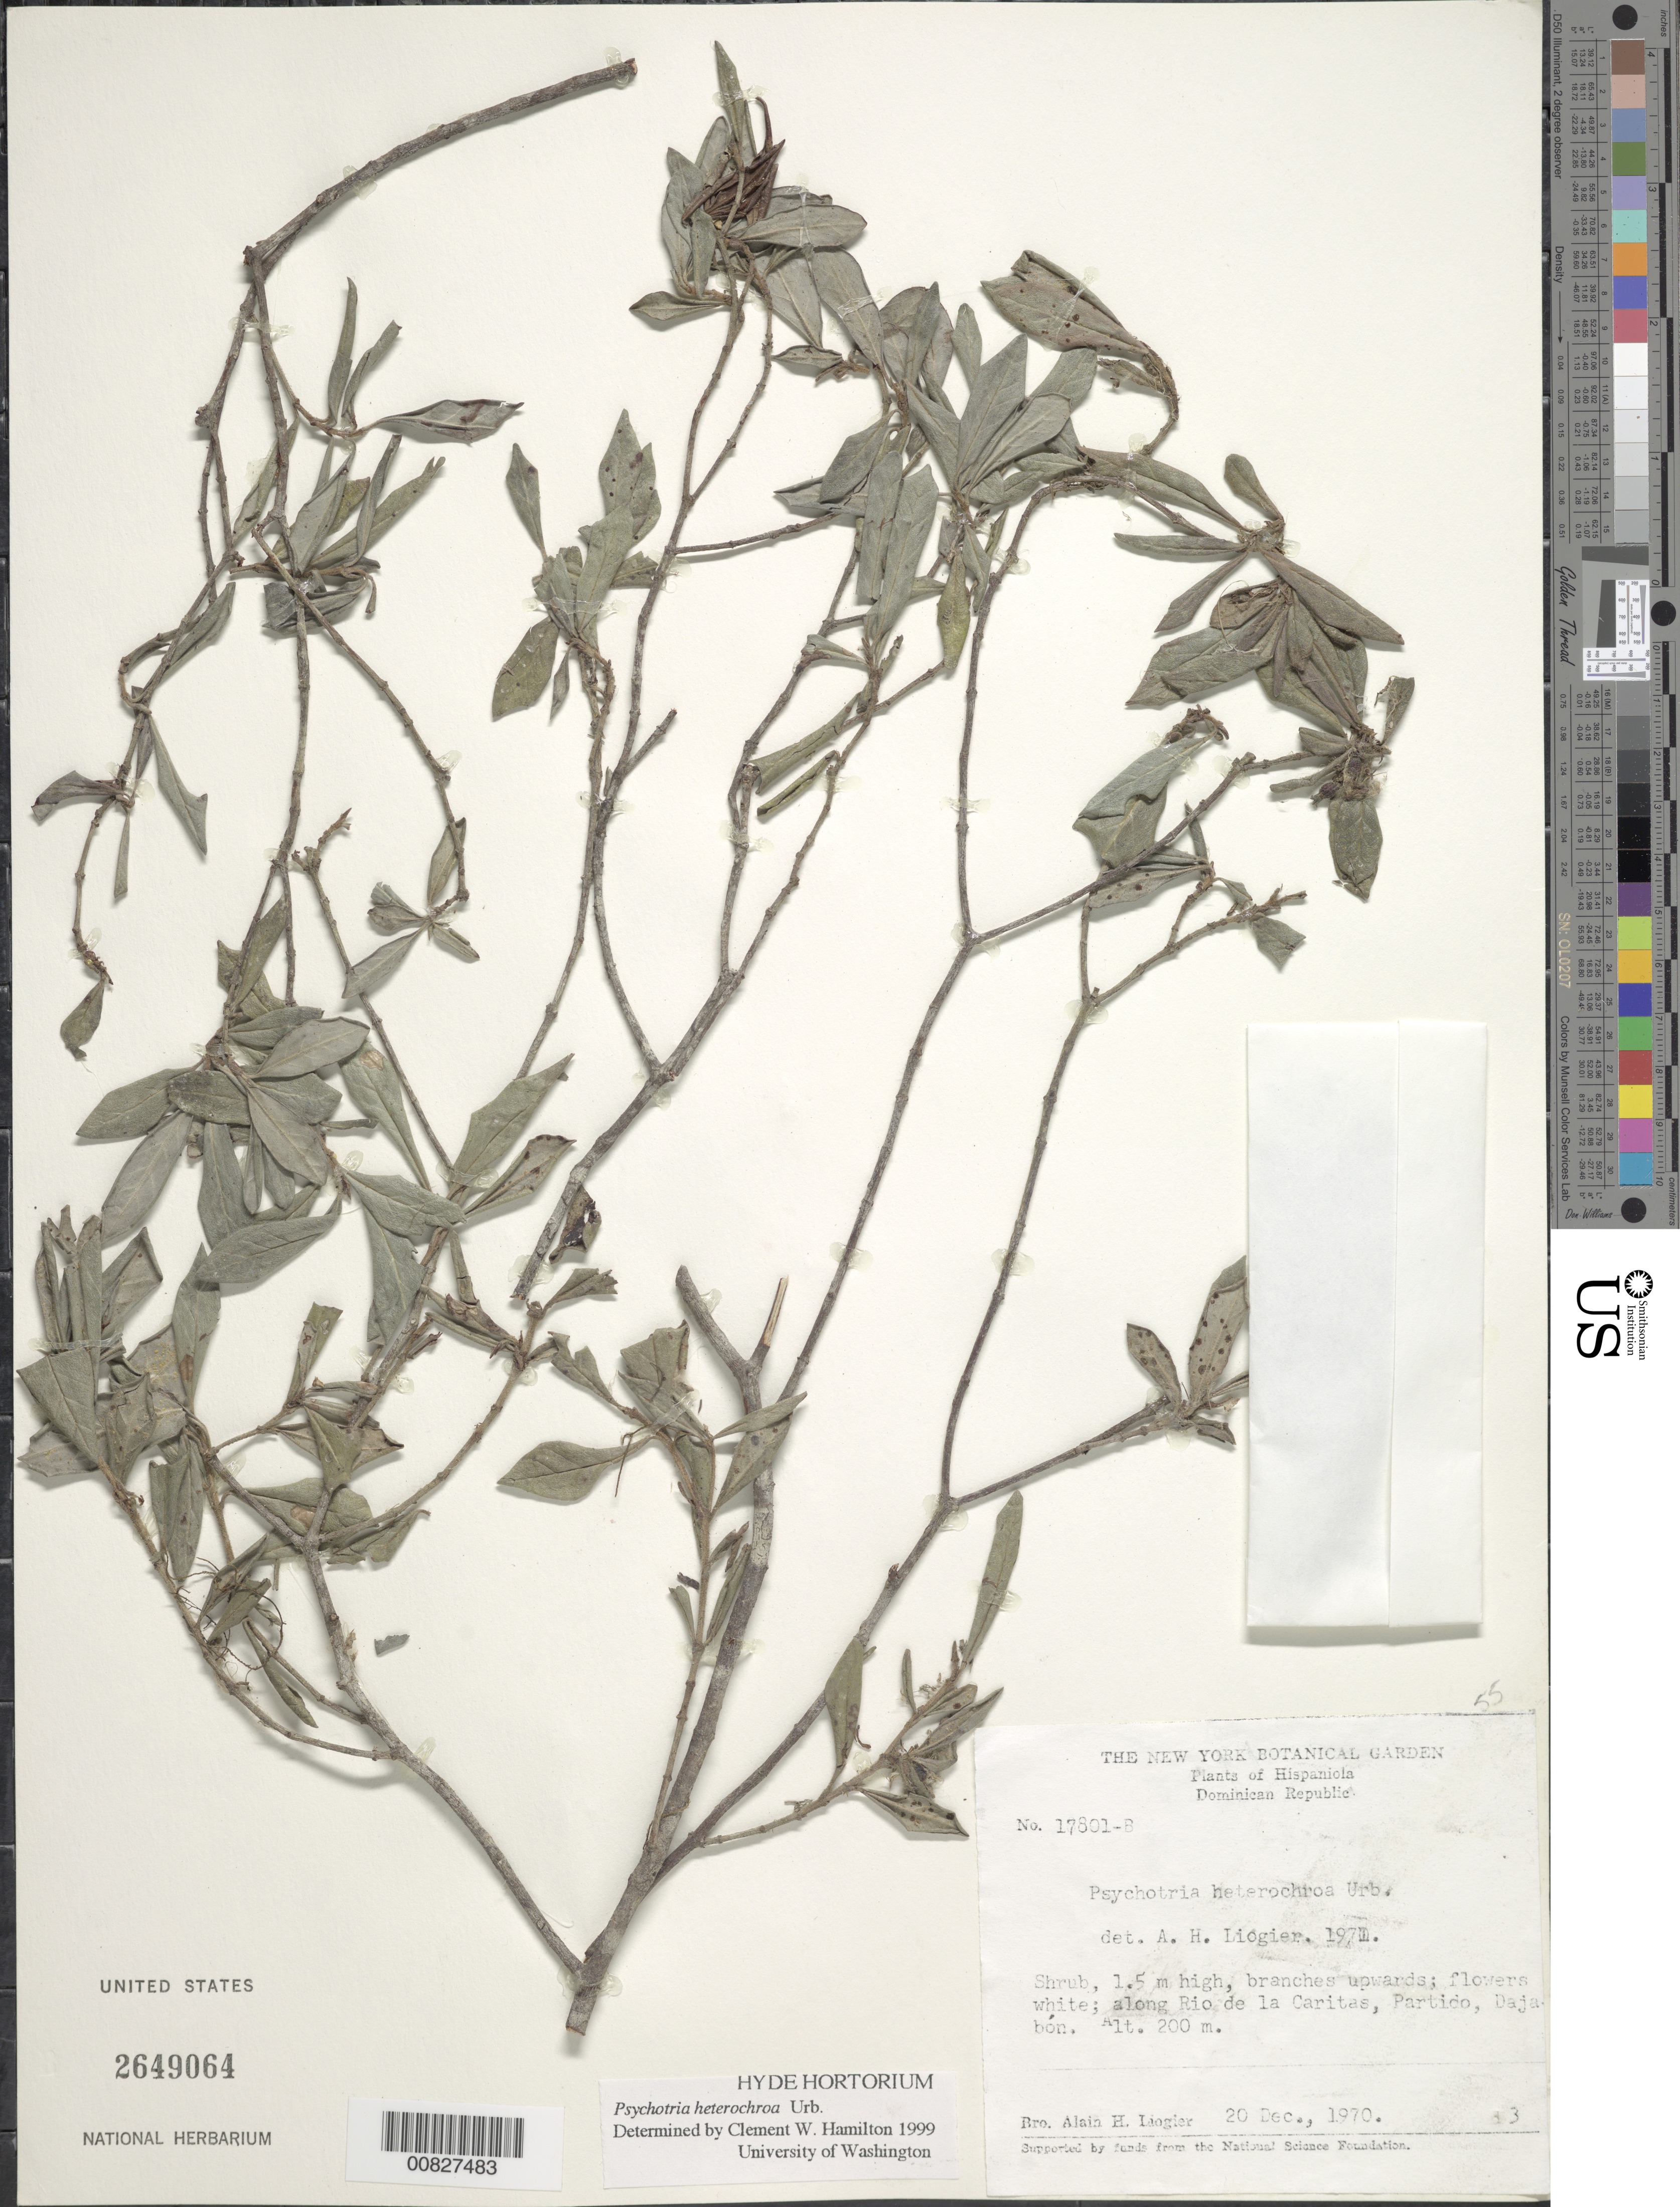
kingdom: Plantae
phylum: Tracheophyta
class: Magnoliopsida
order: Gentianales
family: Rubiaceae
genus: Psychotria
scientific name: Psychotria heterochroa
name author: Urb.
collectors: A. H. Liogier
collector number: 17801B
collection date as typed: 20 Dec 1970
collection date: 1970-12-20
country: Dominican Republic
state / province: Dajabon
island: Hispaniola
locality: Along Rio de la Caritas, Partido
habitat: Along rio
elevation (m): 200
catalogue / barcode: US 2649064